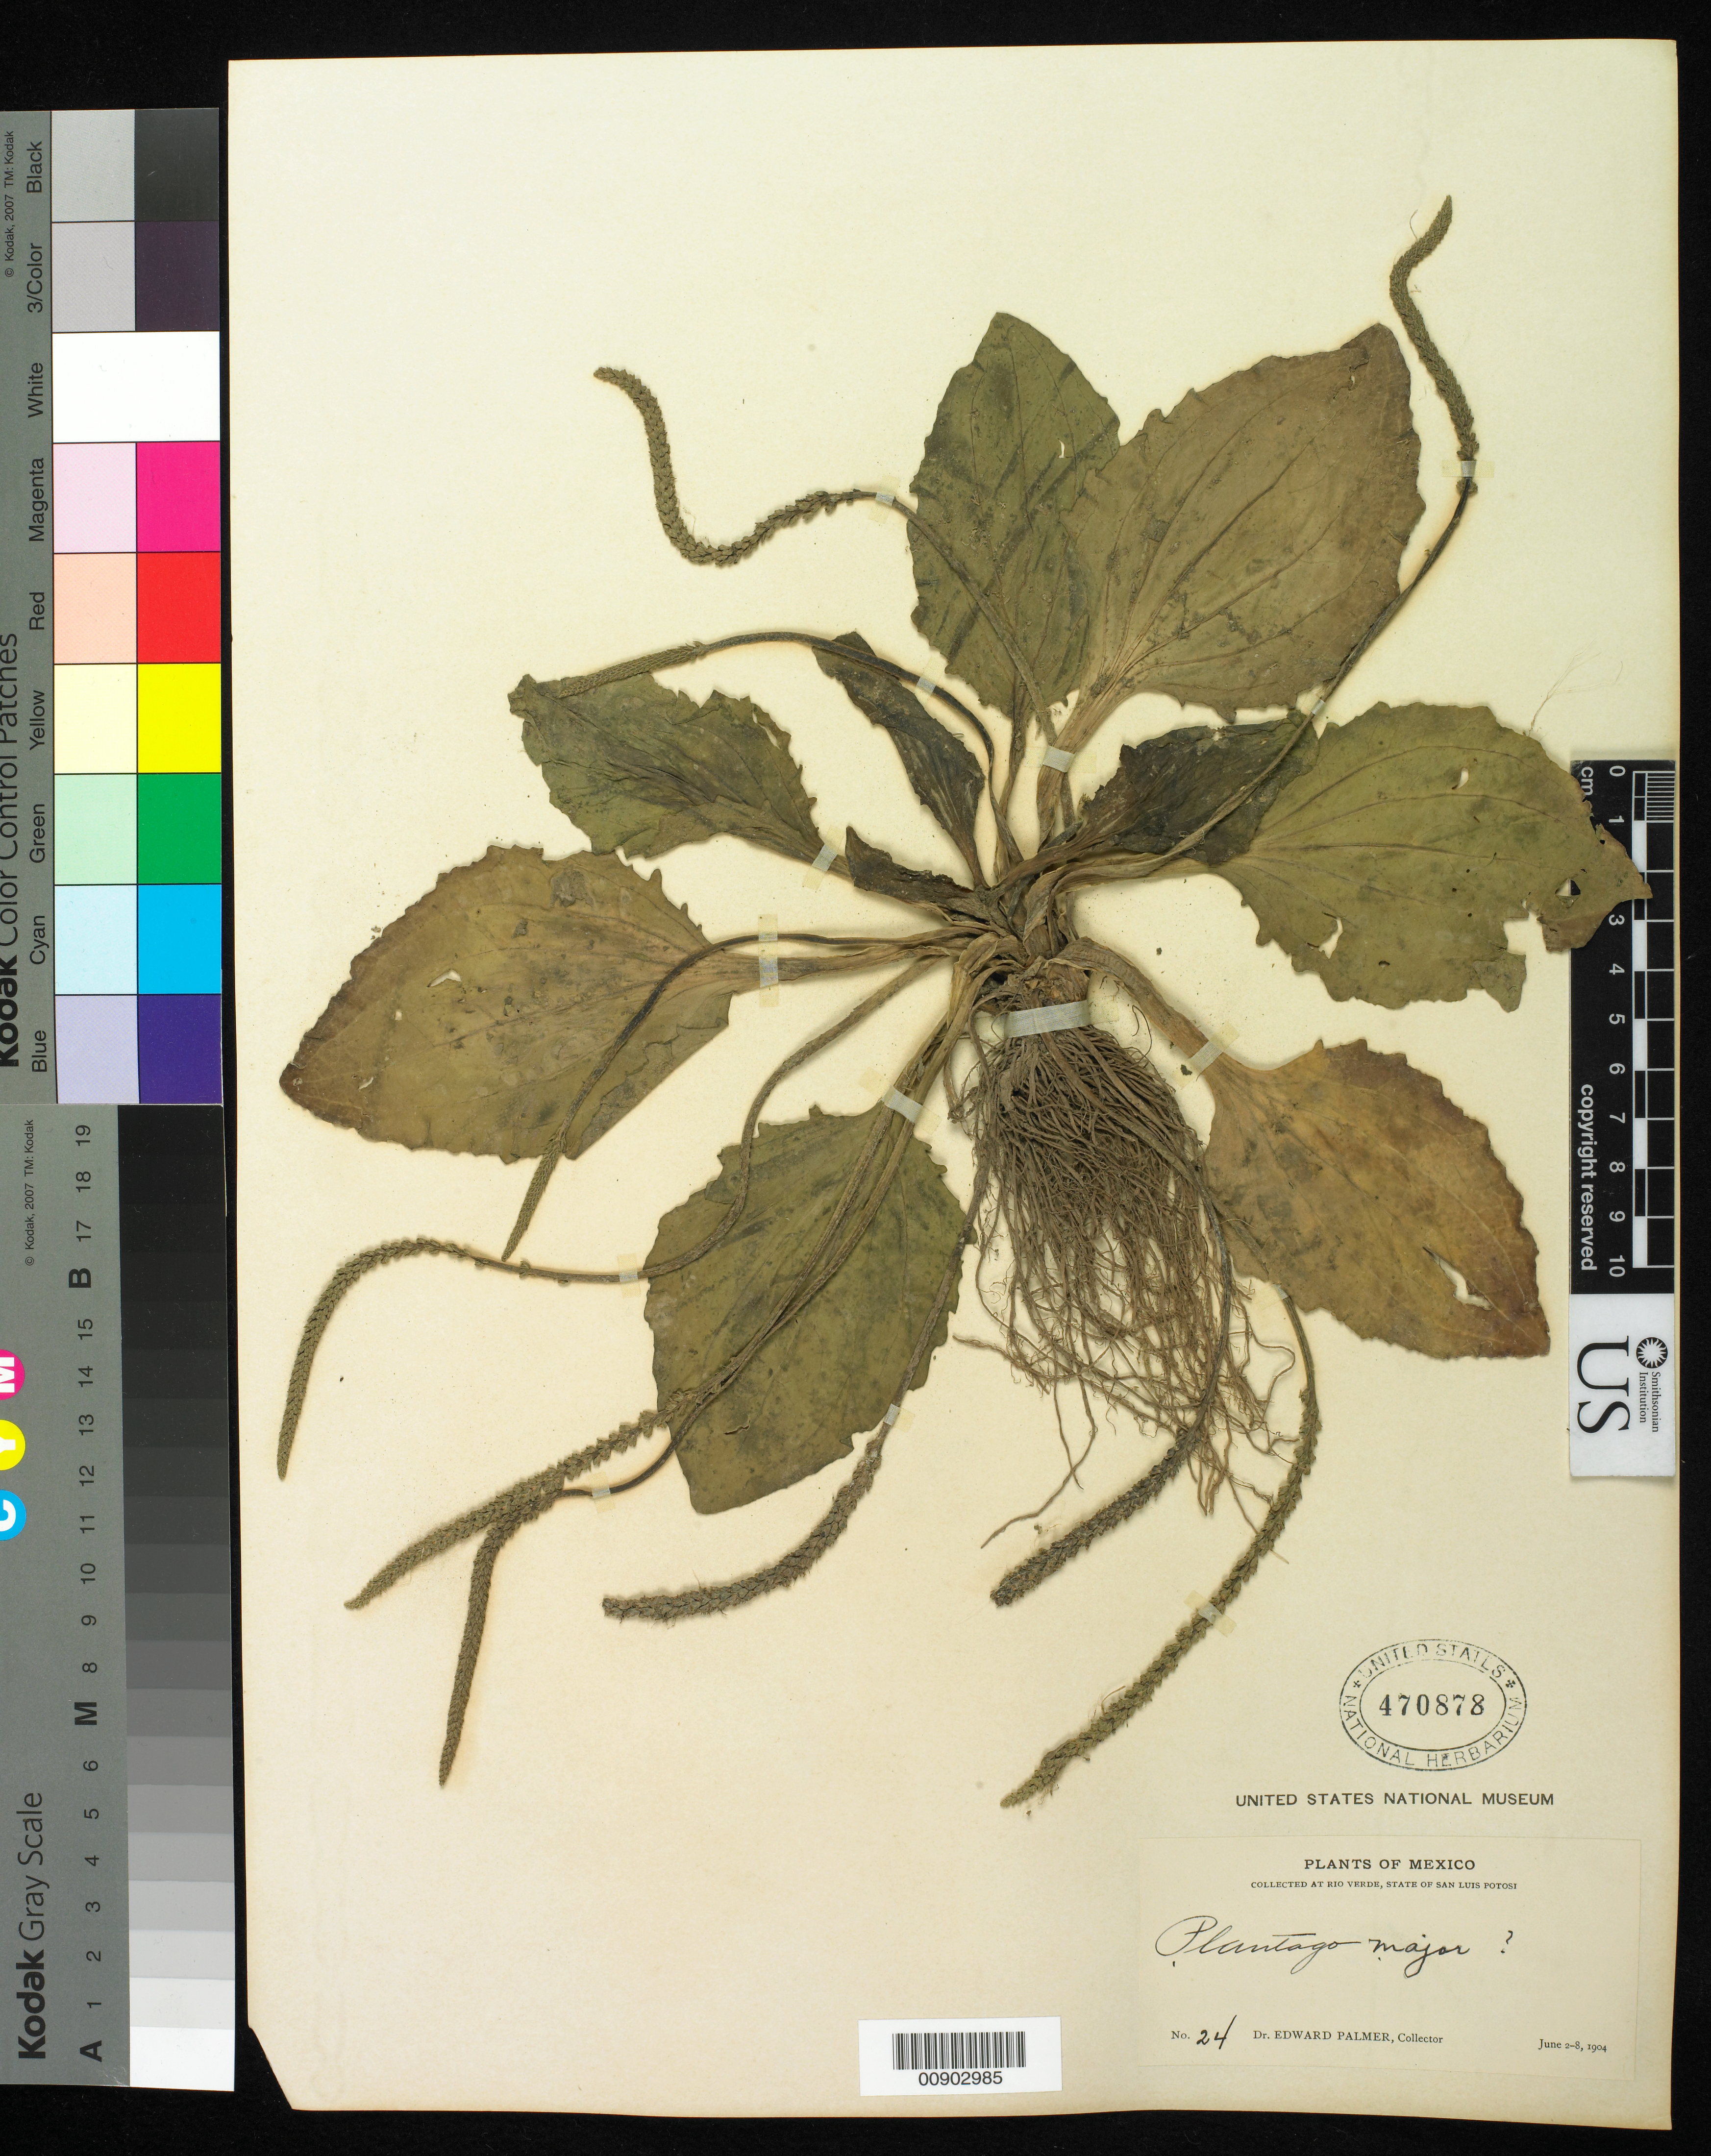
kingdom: Plantae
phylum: Tracheophyta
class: Magnoliopsida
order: Lamiales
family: Plantaginaceae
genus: Plantago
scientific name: Plantago major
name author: L.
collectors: E. Palmer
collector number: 24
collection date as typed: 02 Jun 1904 to 08 Jun 1904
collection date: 1904-06-02/1904-06-08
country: Mexico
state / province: San Luis Potosí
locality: Río Verde, San Luis Potosí.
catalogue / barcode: US 470878